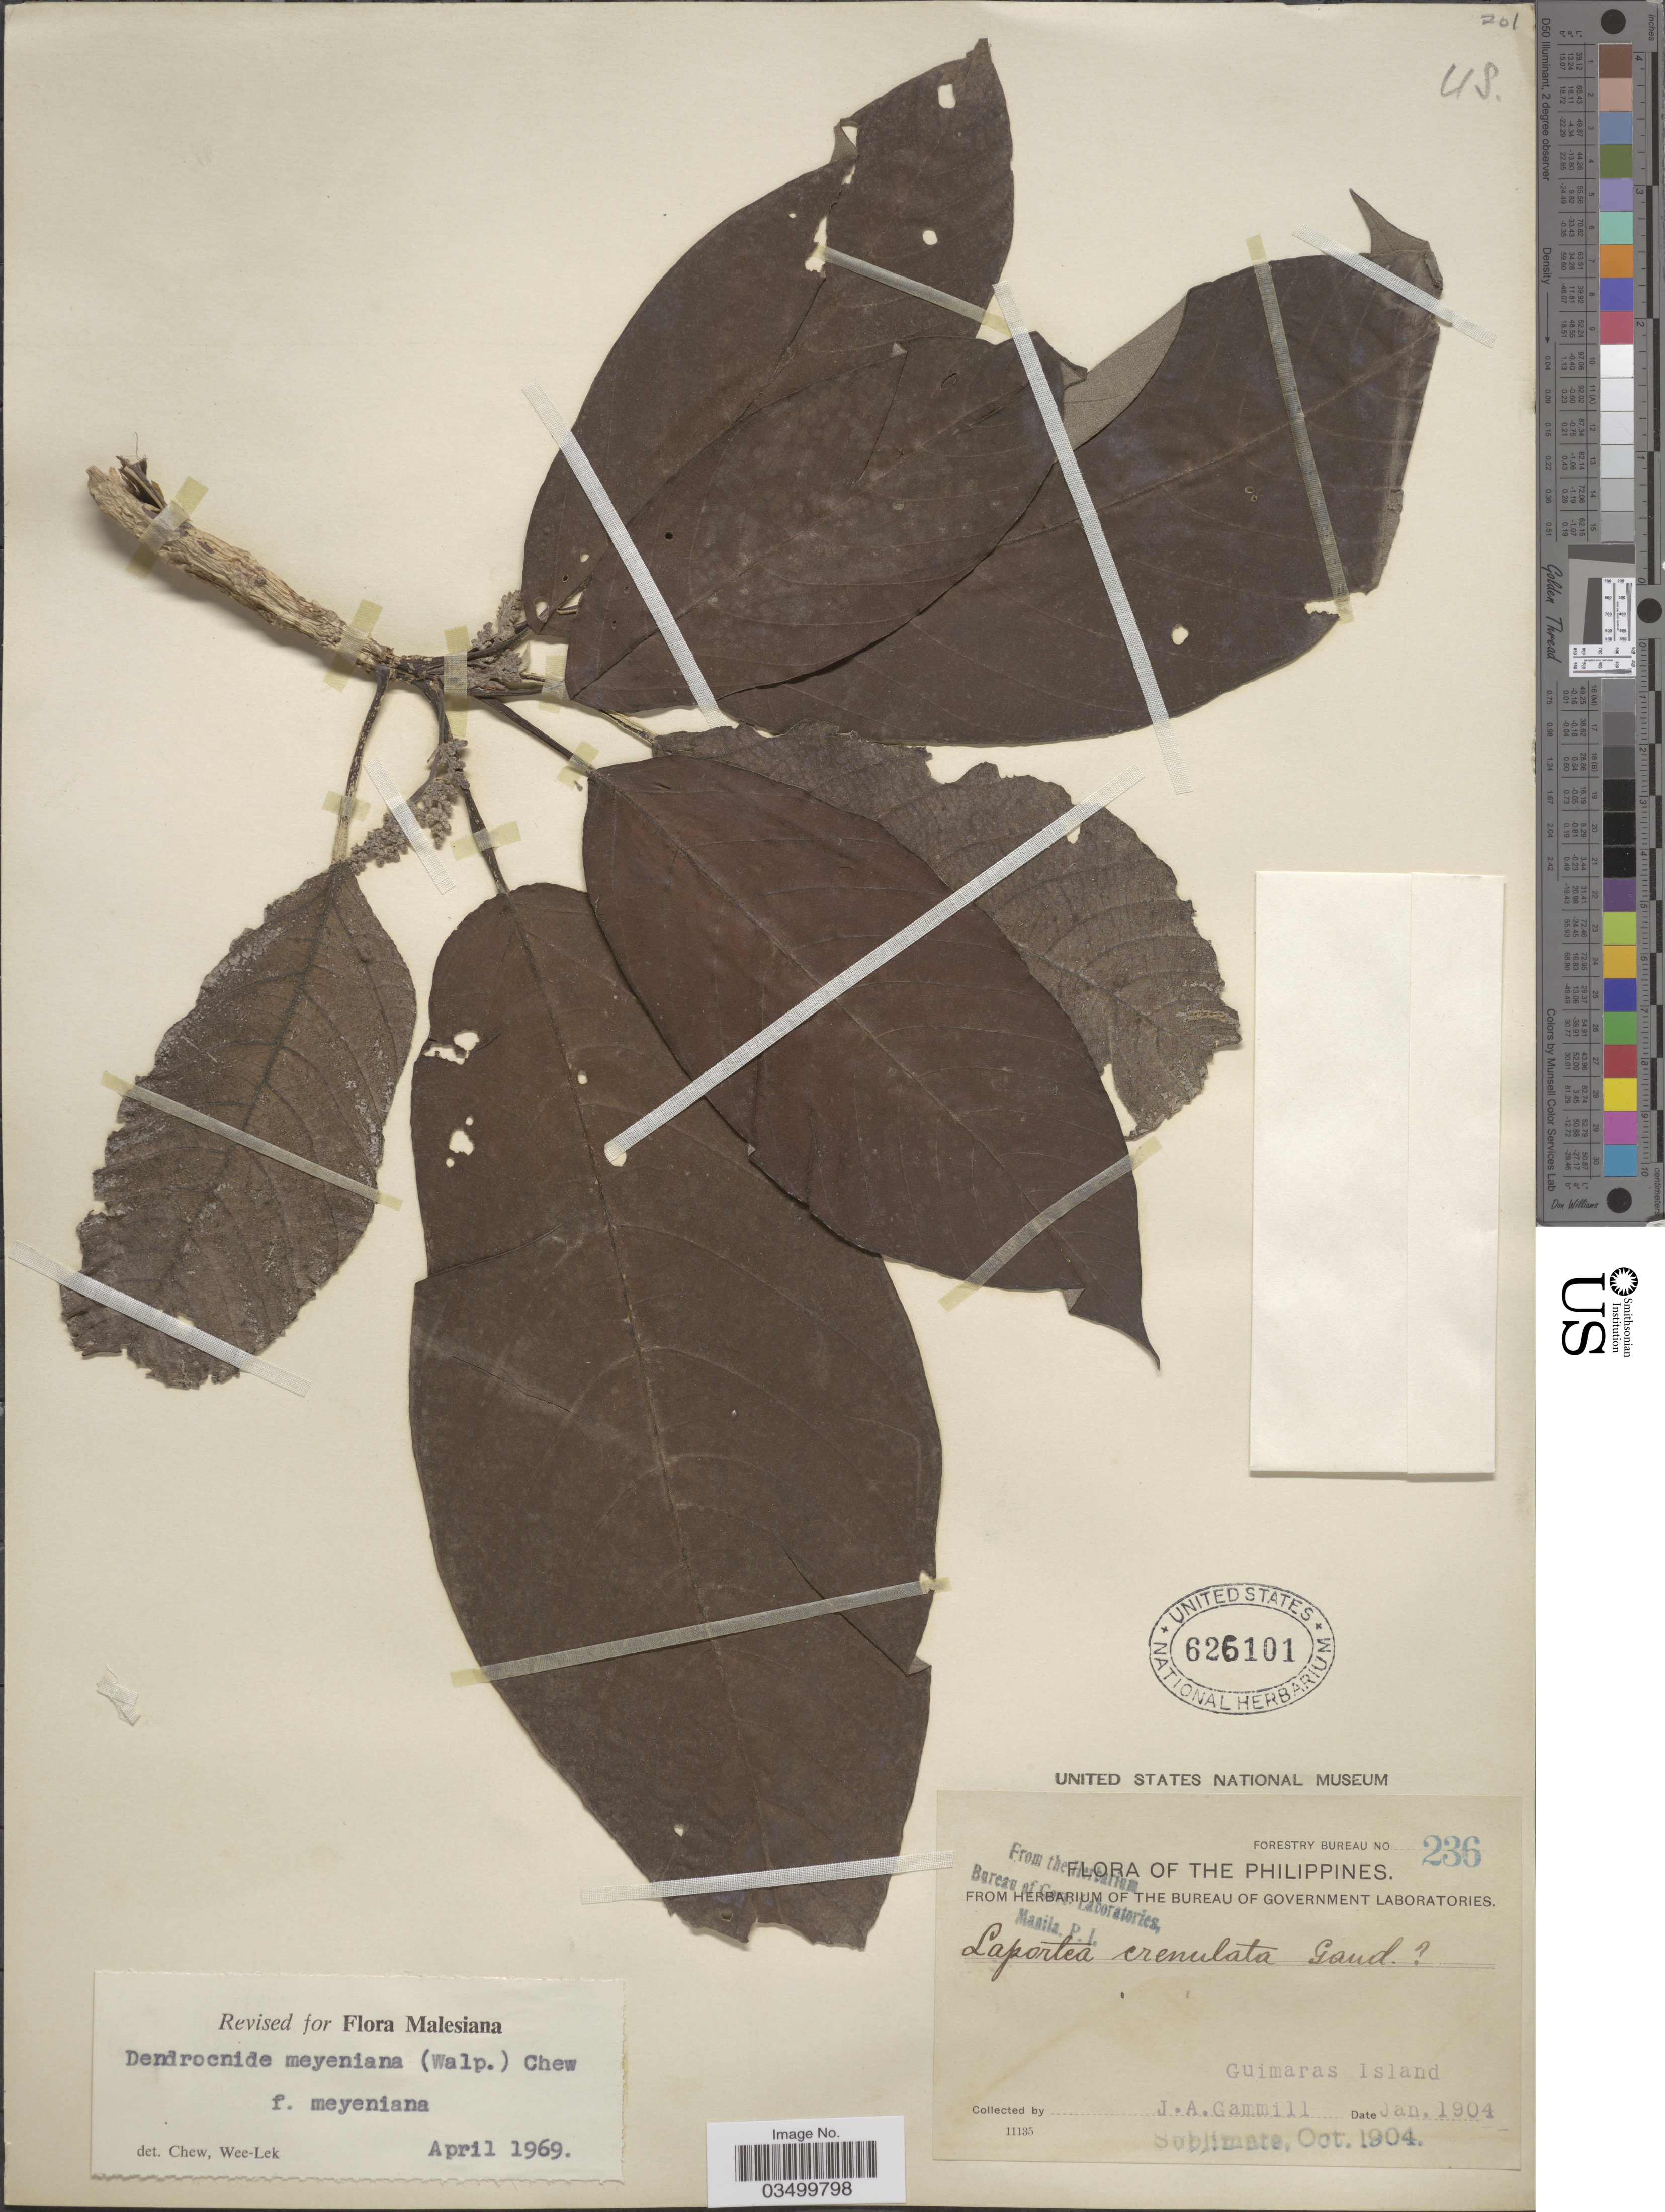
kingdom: Plantae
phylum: Tracheophyta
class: Magnoliopsida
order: Rosales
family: Urticaceae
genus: Dendrocnide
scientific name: Dendrocnide meyeniana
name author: (Walp.) Chew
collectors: J. Gammill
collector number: Forestry Bureau 236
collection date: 1904-01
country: Philippines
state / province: Western Visayas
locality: Guimaras Island.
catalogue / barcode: US 626101